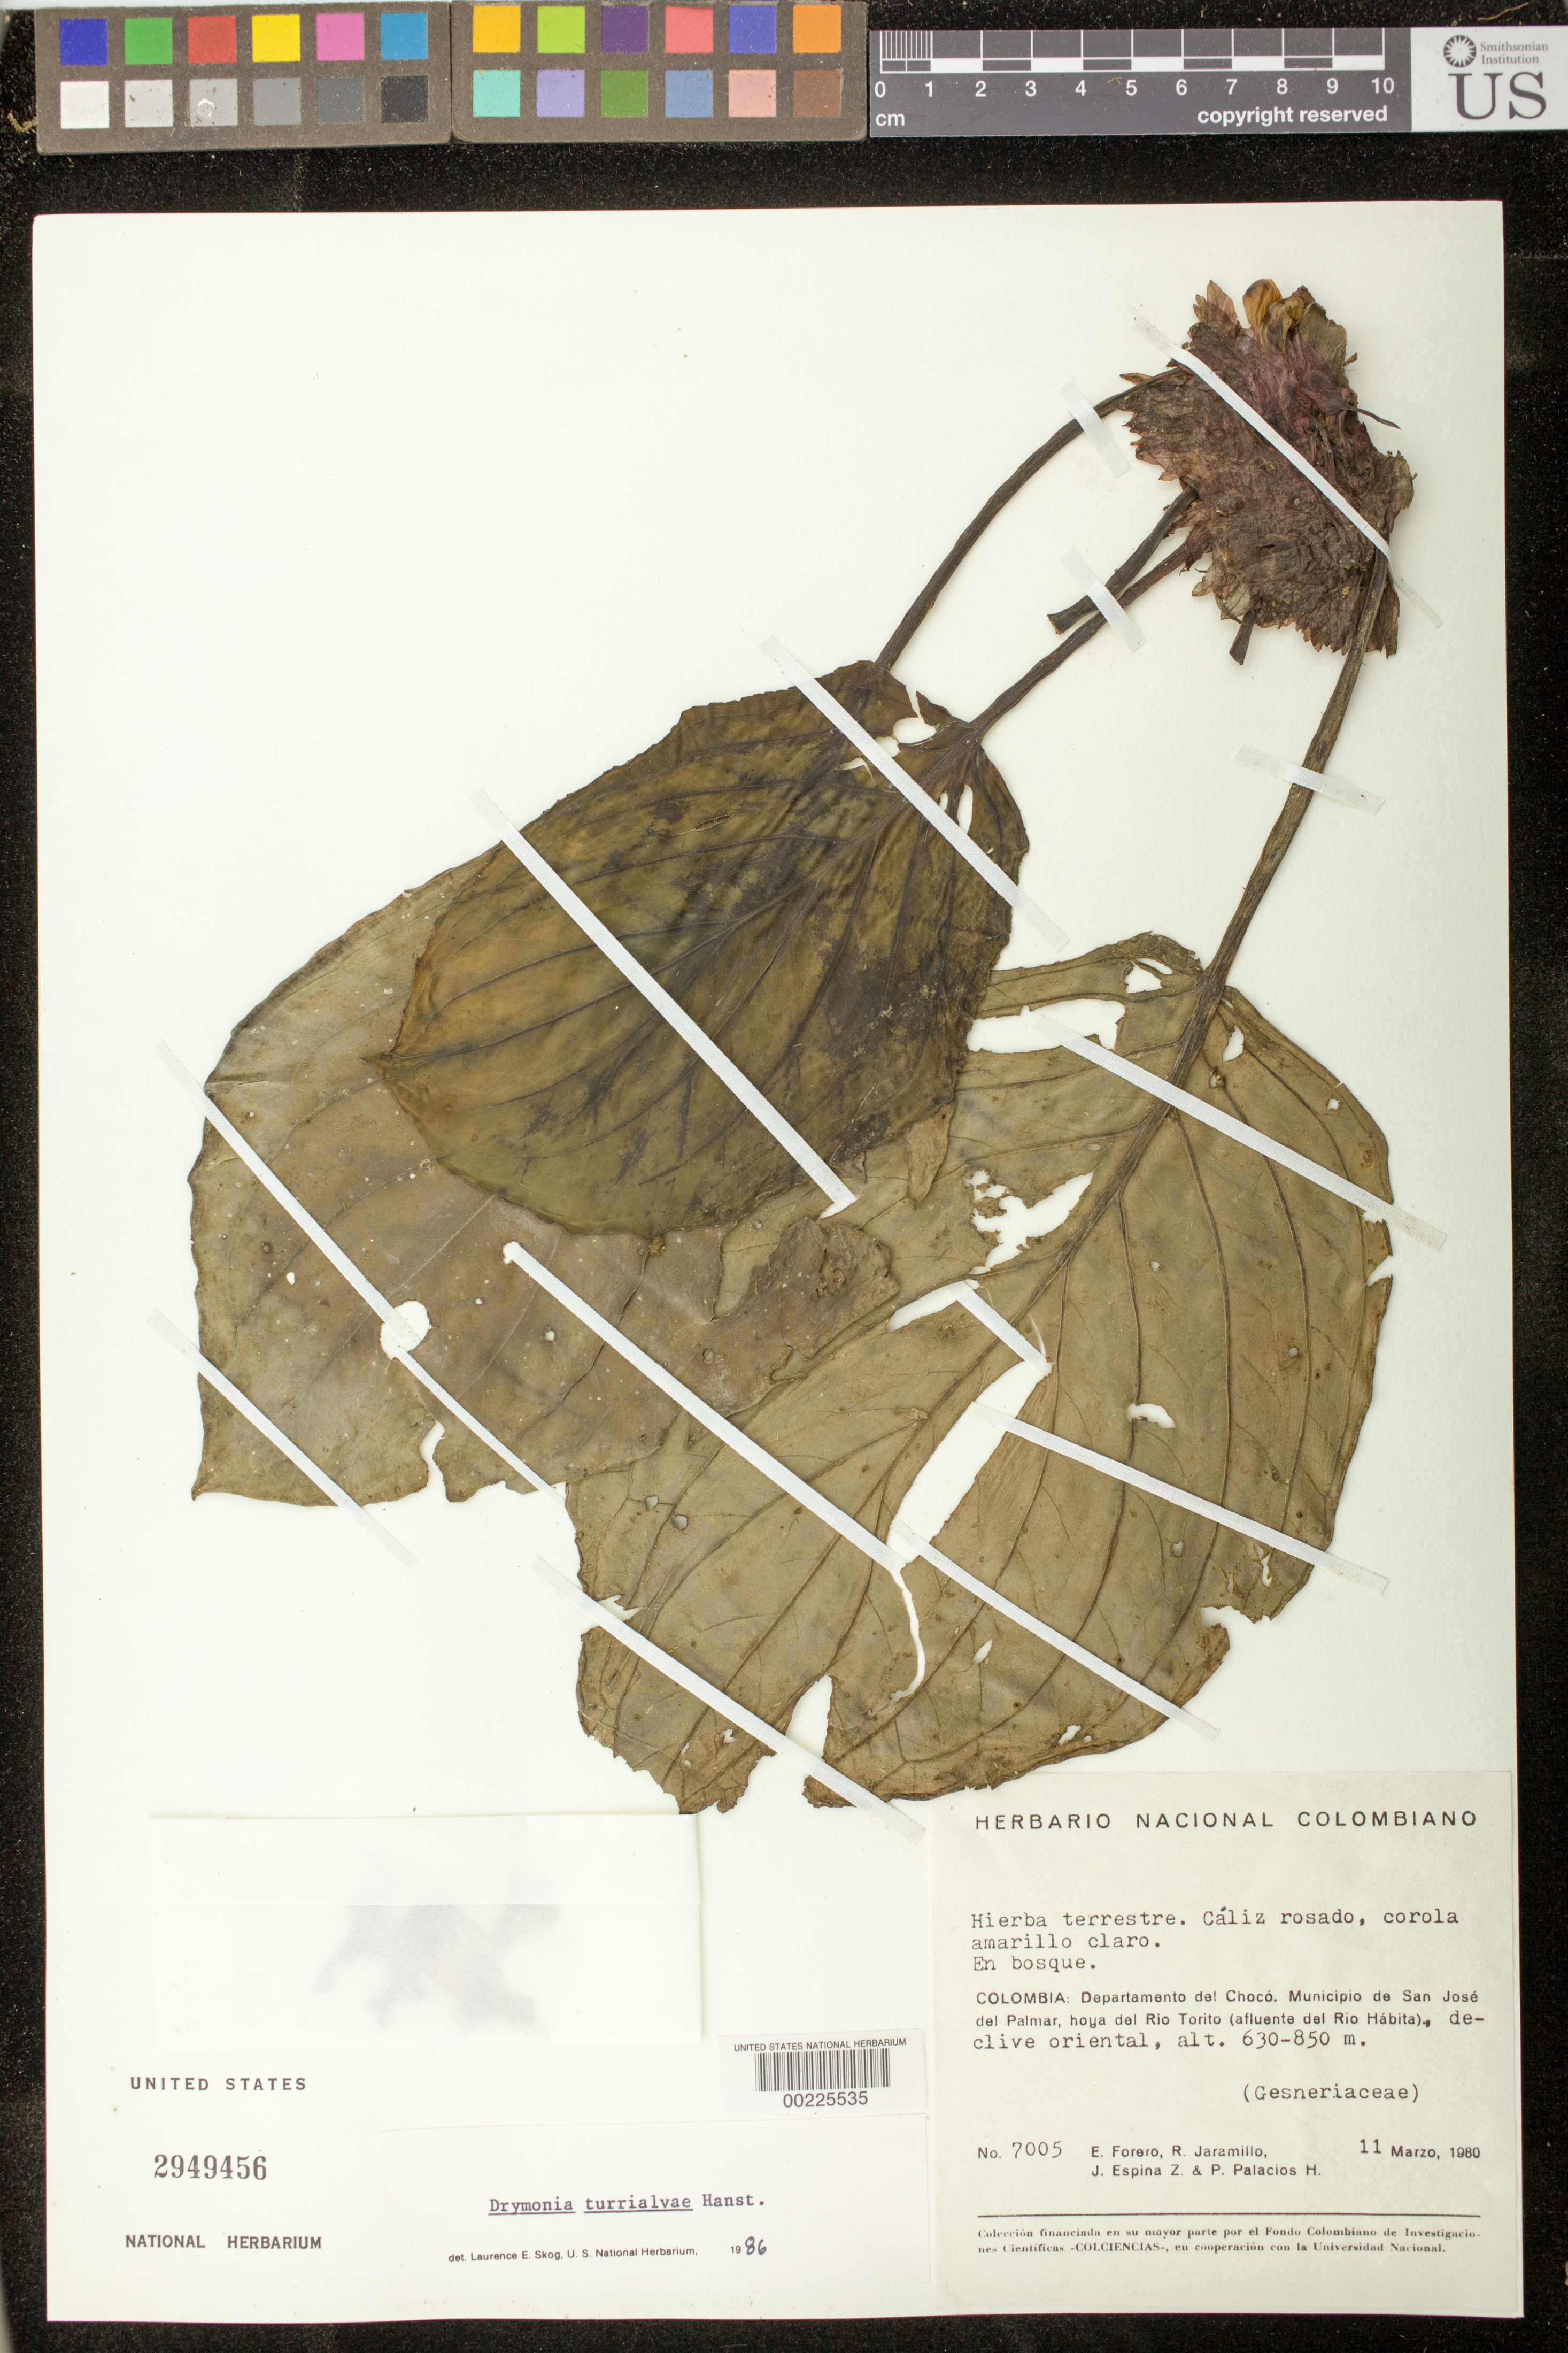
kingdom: Plantae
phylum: Tracheophyta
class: Magnoliopsida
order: Lamiales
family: Gesneriaceae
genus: Drymonia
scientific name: Drymonia turrialvae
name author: Hanst.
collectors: E. Forero, R. Jaramillo M., J. Espina & P. Palacios H.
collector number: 7005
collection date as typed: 11 Mar 1980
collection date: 1980-03-11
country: Colombia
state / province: Chocó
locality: Mun. of San Jose del Palmar, bank of Rio Torito (tributary of Rio Habita), eastern slope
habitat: In forest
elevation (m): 630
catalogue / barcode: US 2949456